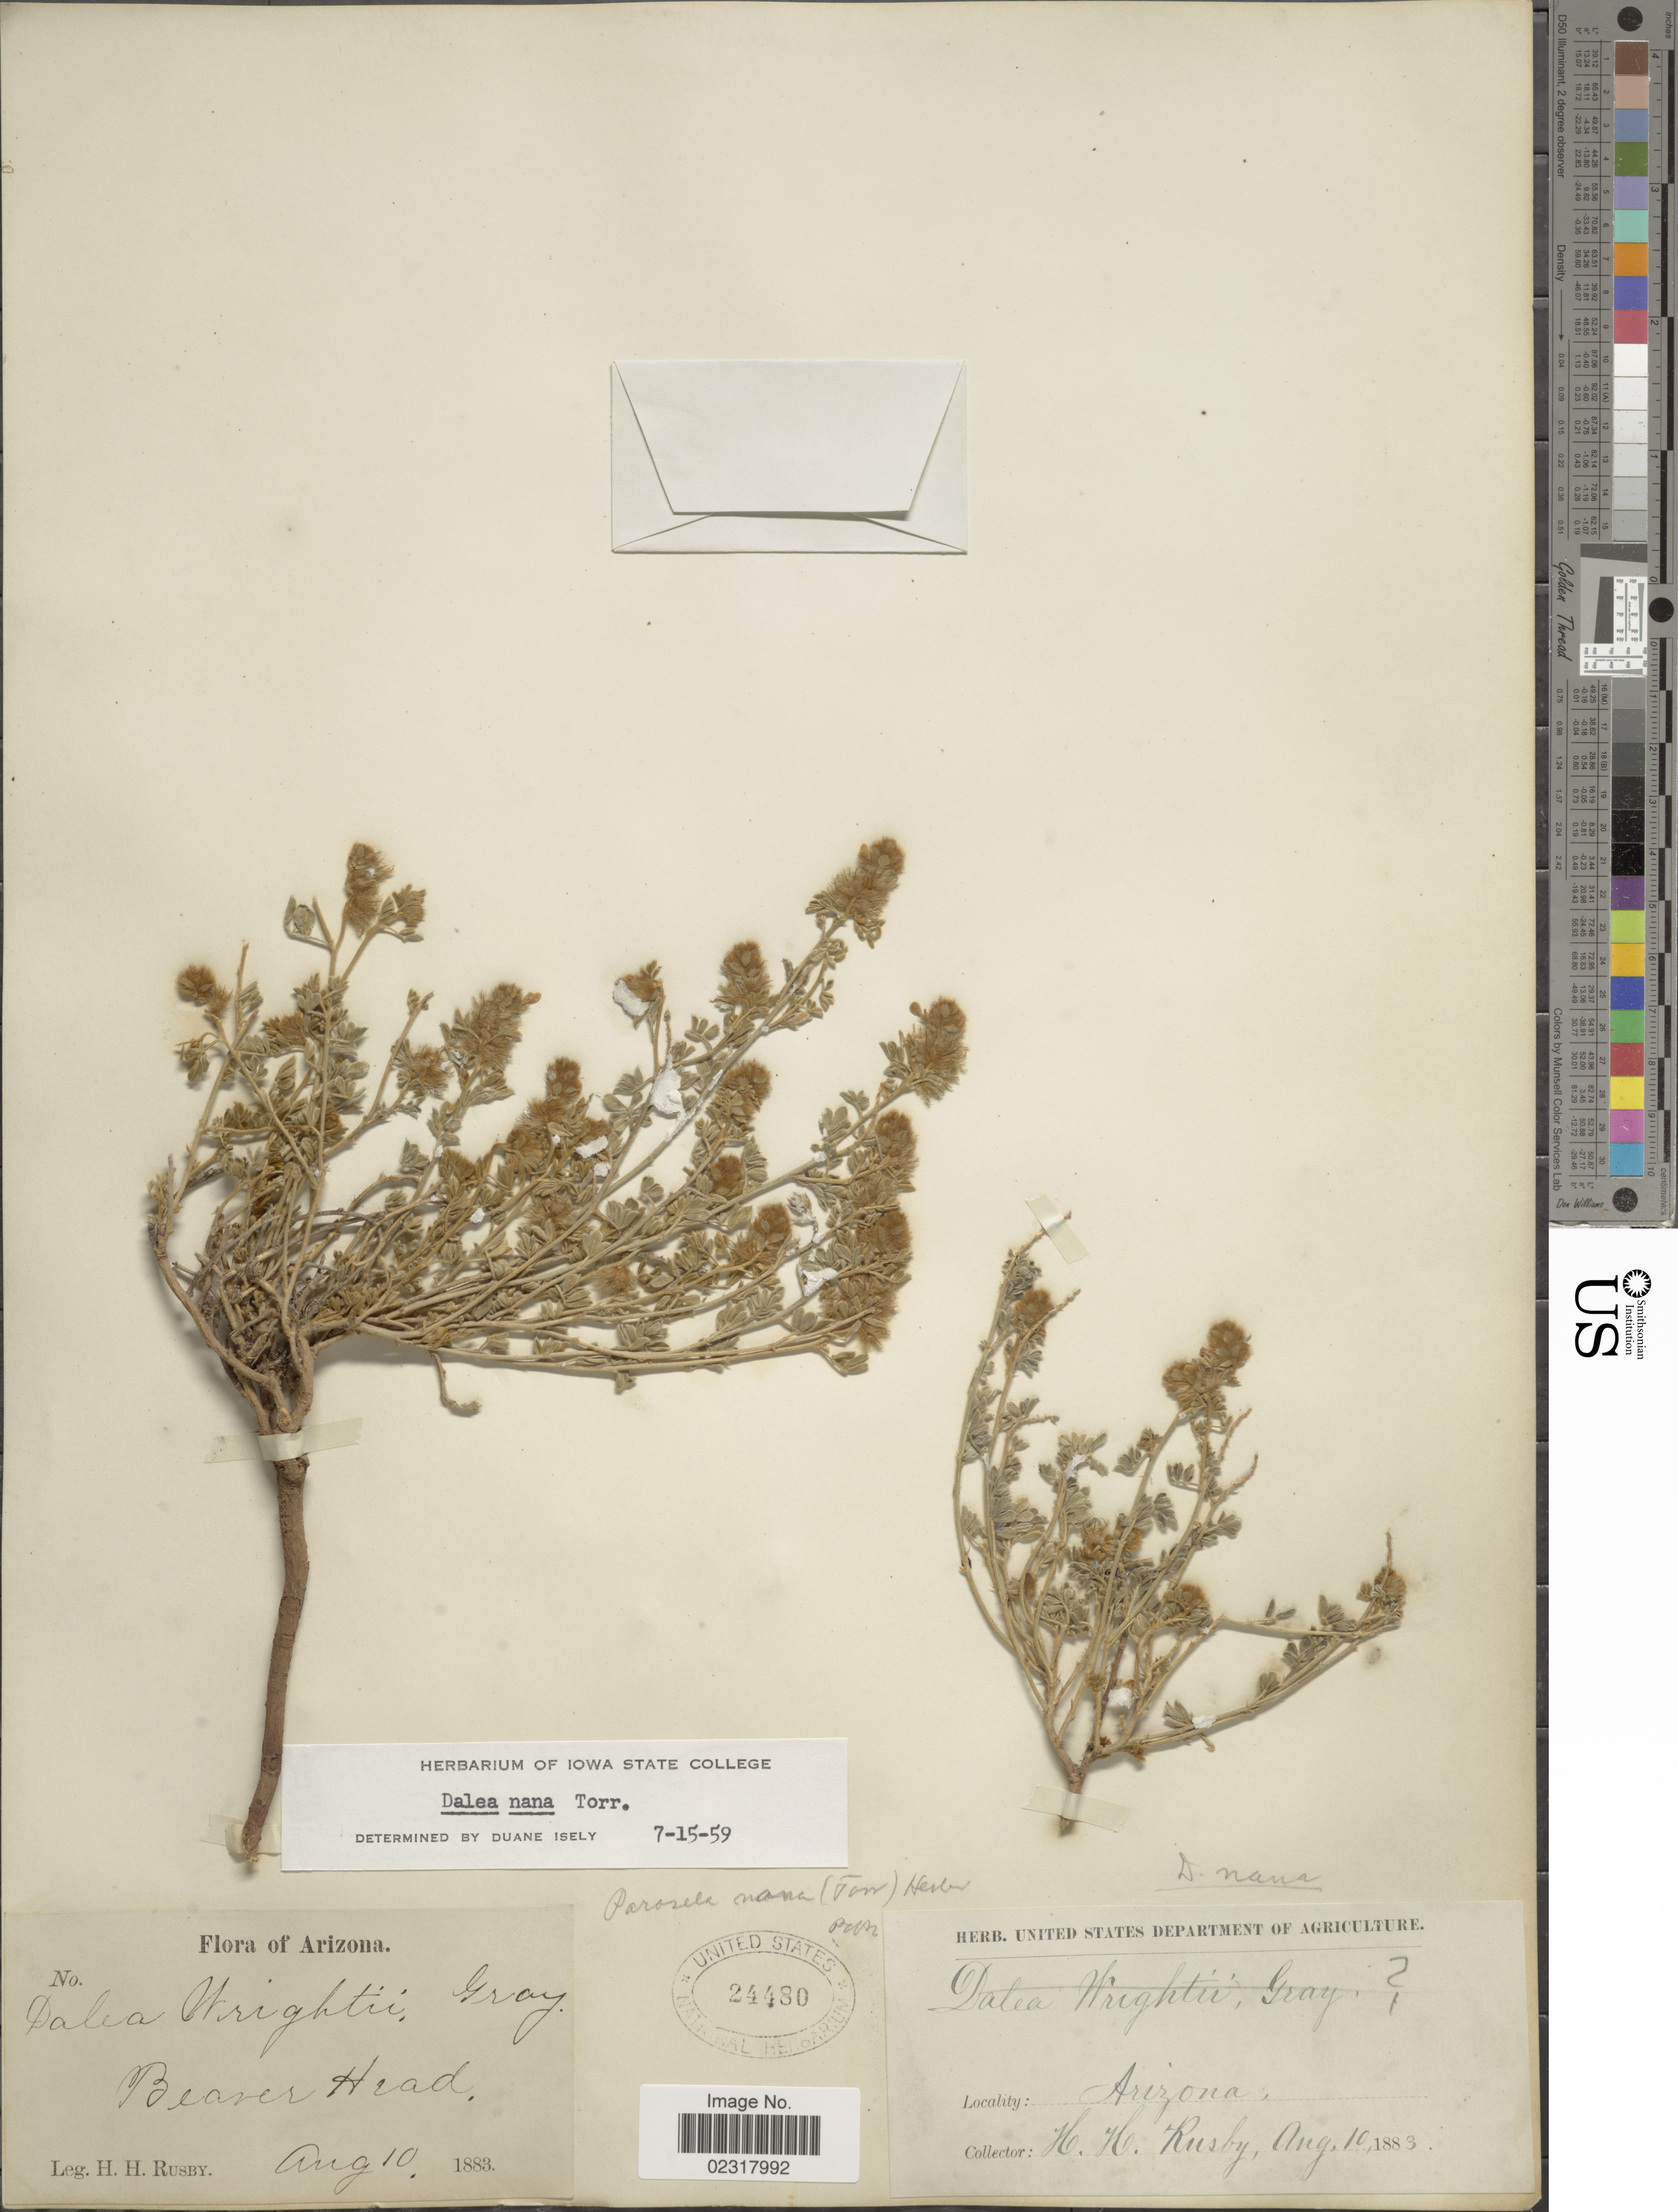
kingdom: Plantae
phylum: Tracheophyta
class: Magnoliopsida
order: Fabales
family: Fabaceae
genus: Dalea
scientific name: Dalea nana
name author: Torr. & A. Gray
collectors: H. H. Rusby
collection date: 1883-08-10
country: United States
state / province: Arizona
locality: Beaver Head.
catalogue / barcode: US 24480